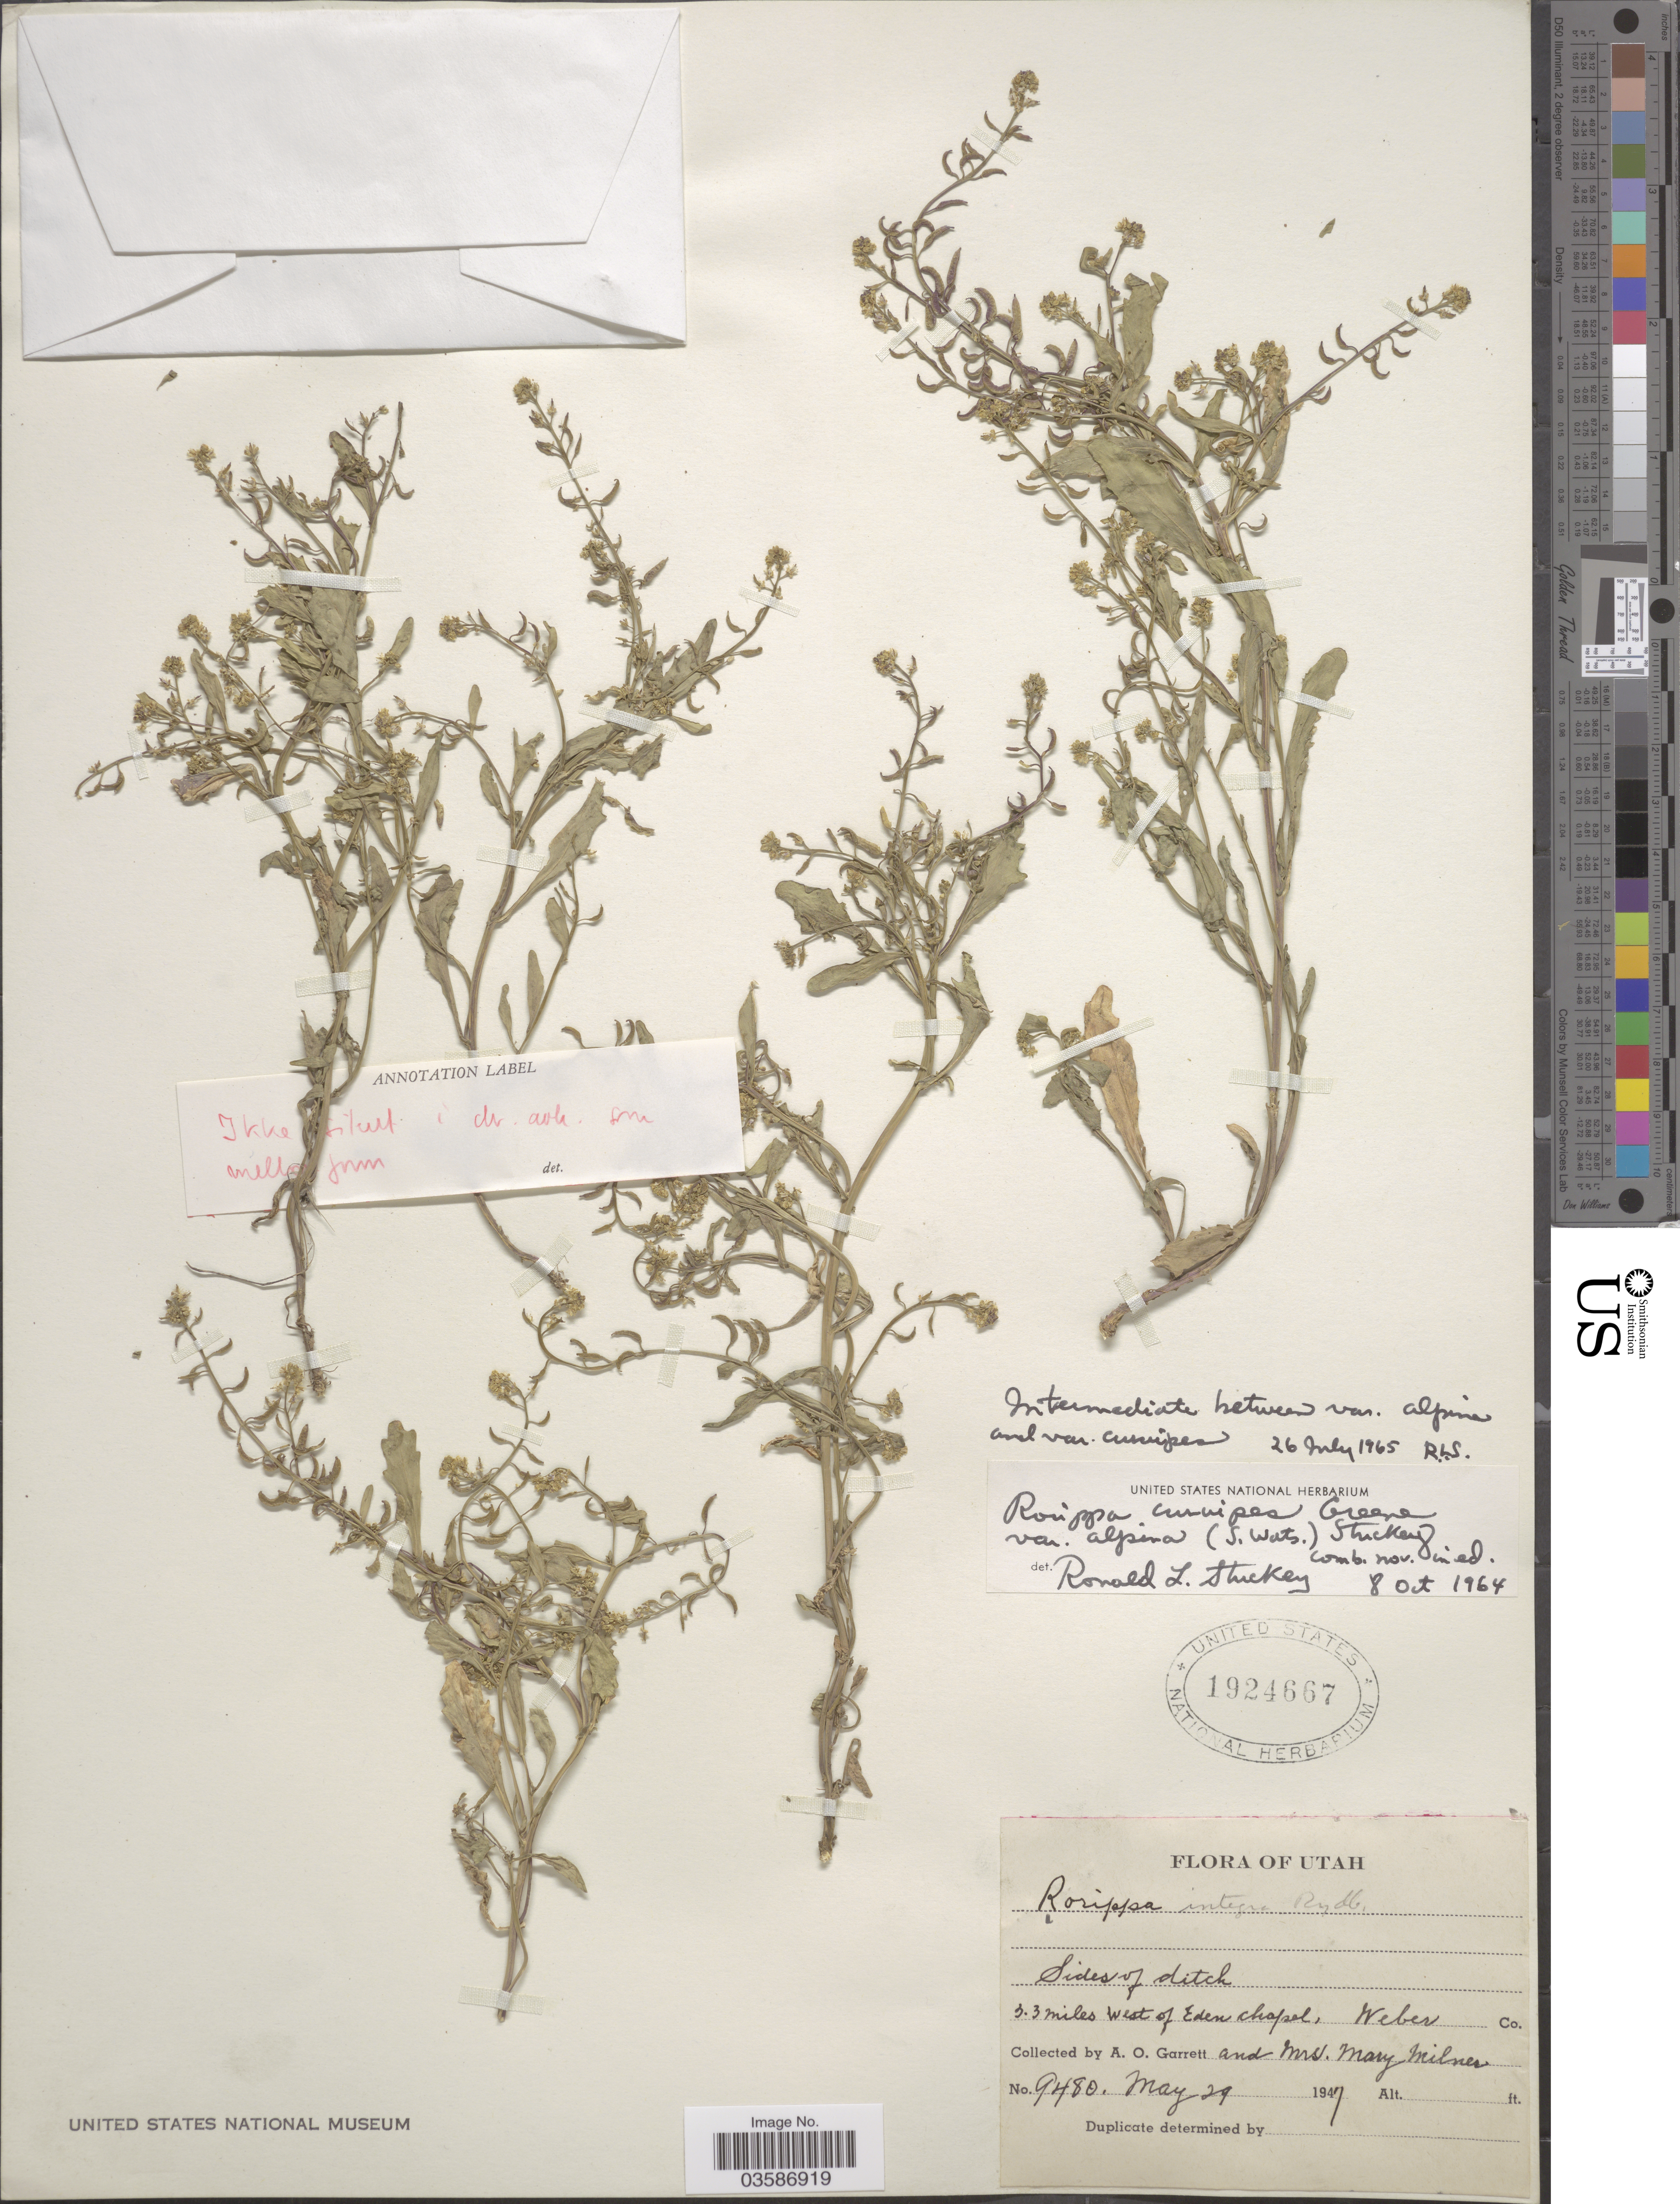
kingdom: Plantae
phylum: Tracheophyta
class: Magnoliopsida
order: Brassicales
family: Brassicaceae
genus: Rorippa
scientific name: Rorippa curvipes var. alpina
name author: (S. Watson) Stuckey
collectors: A. O. Garrett & M. Milnes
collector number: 9480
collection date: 1847-05-29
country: United States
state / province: Utah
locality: Sides of ditch. 3.3 miles west of Eden Chapel, Weber Co.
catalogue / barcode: US 1924667